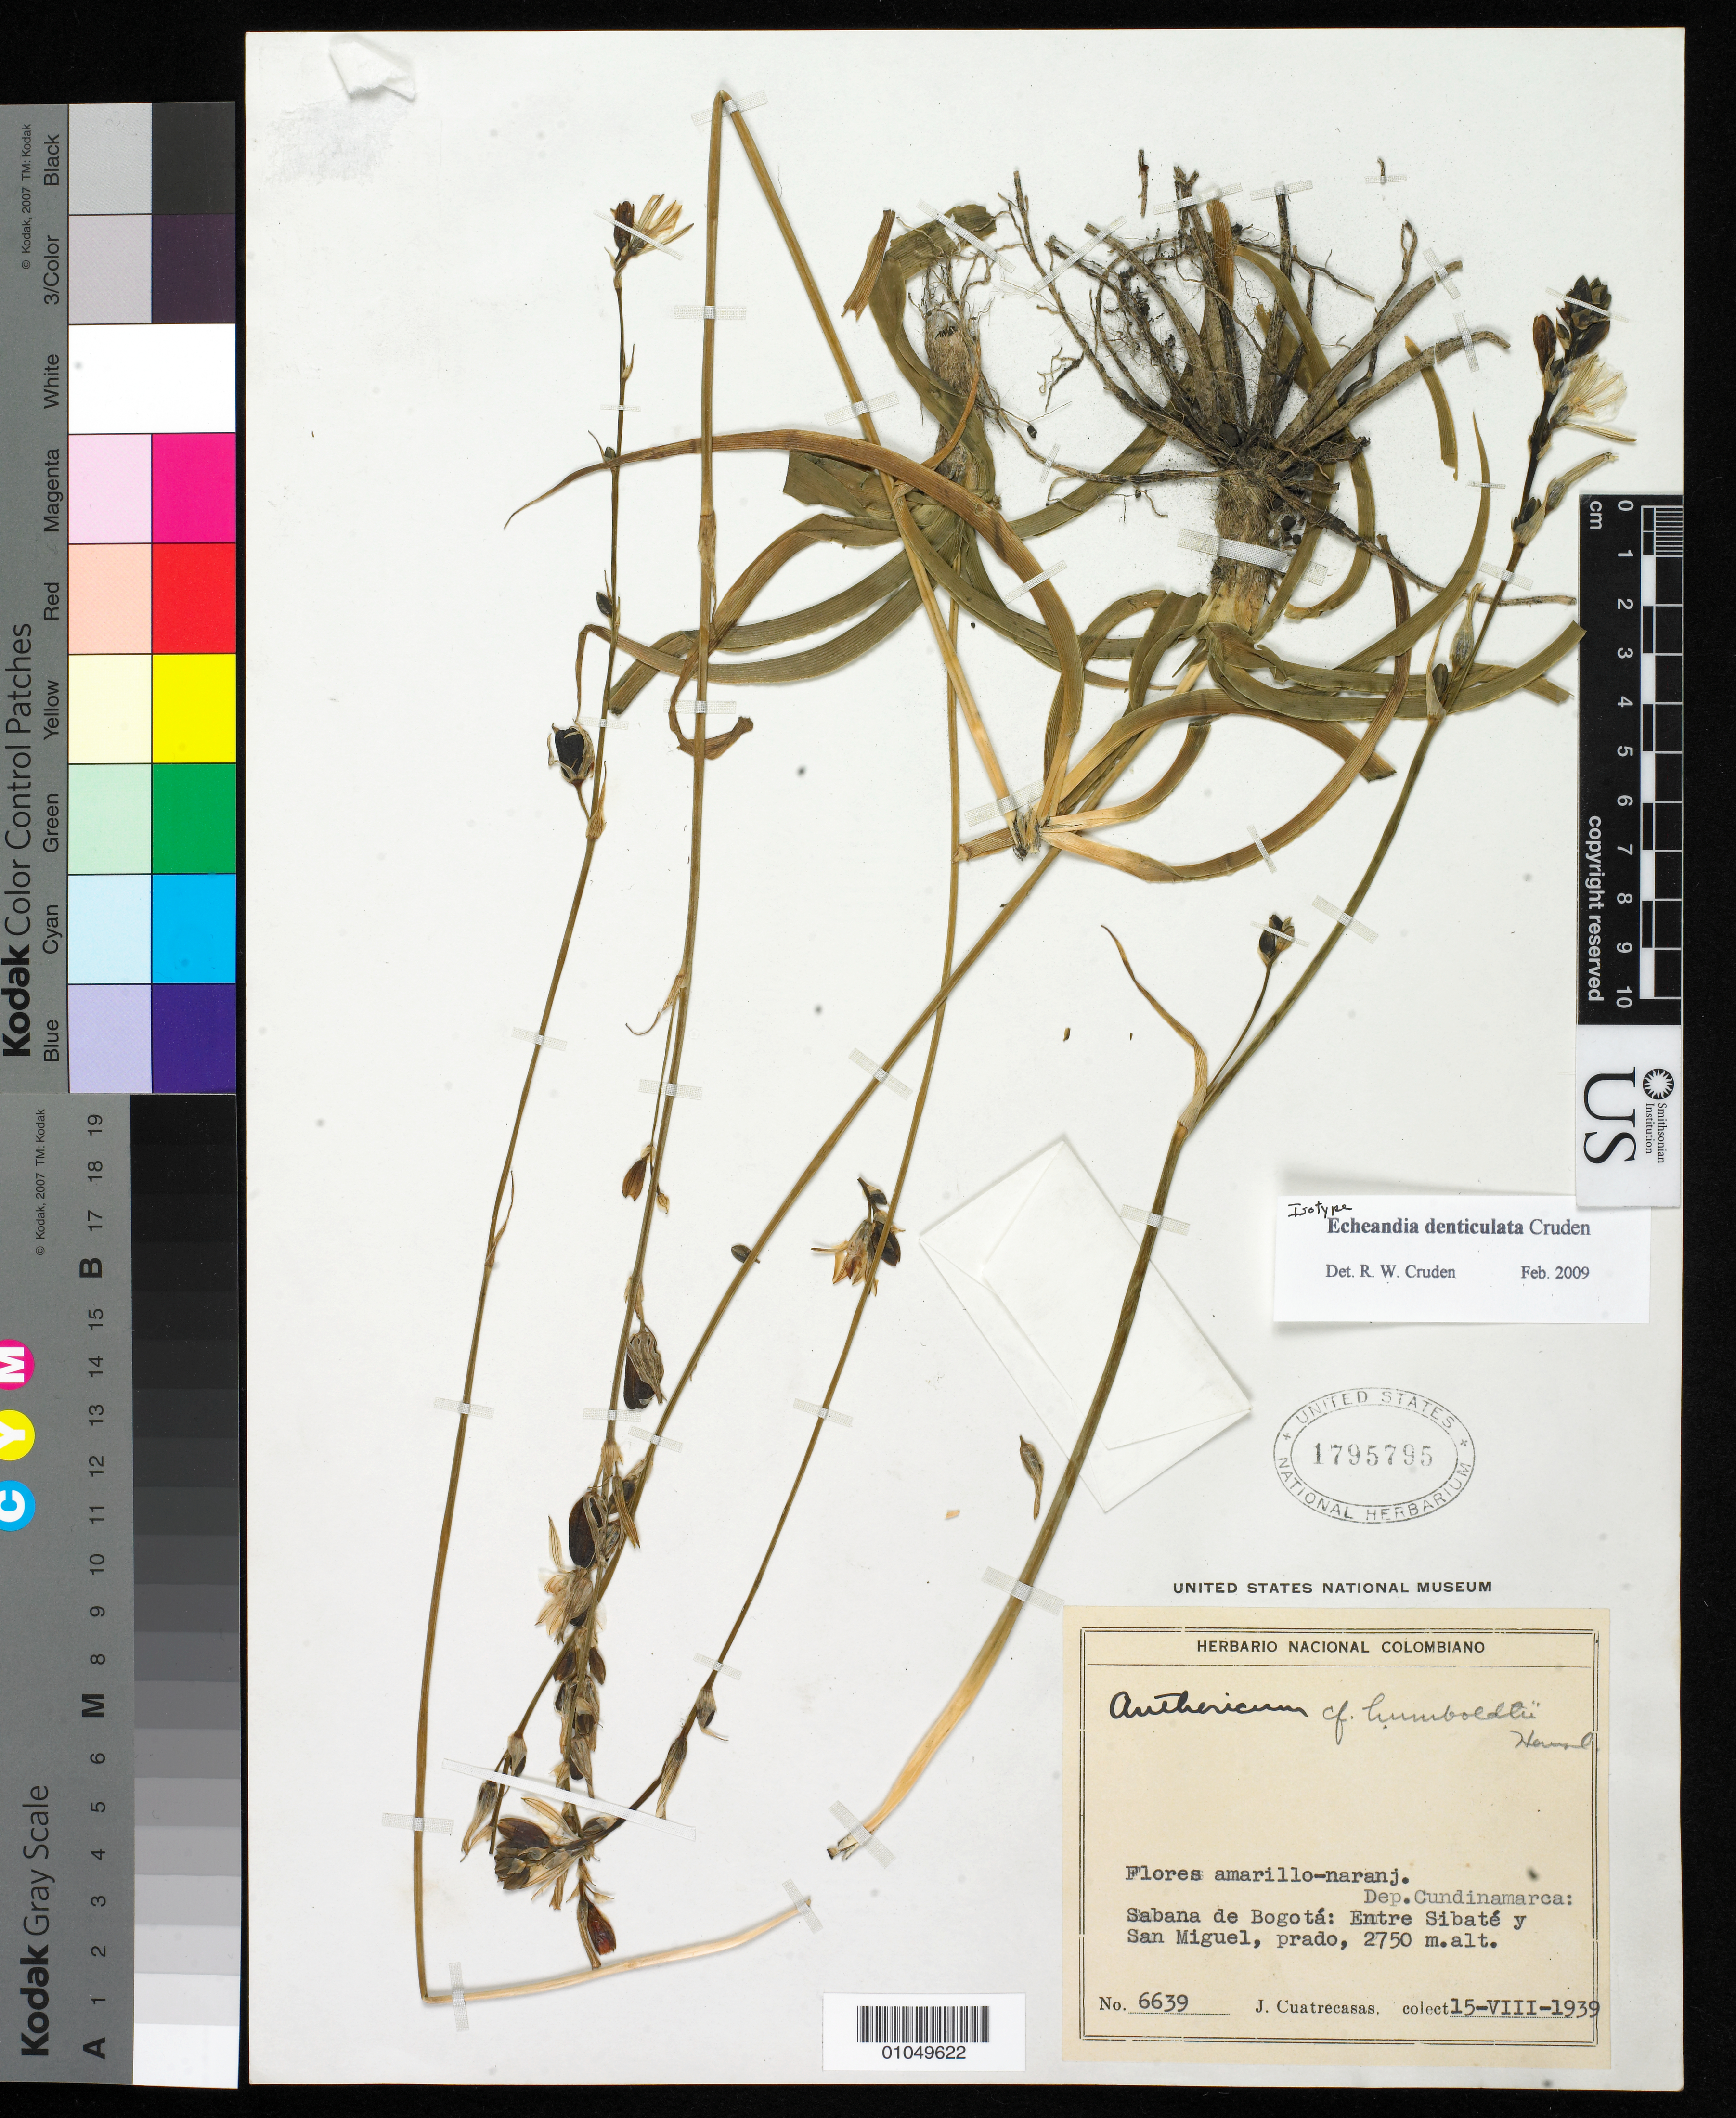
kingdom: Plantae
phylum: Tracheophyta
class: Liliopsida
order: Asparagales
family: Asparagaceae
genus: Echeandia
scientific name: Echeandia denticulata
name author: Cruden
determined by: Cruden, R. W.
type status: Isotype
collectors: J. Cuatrecasas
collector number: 6639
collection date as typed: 15 Aug 1939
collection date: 1939-08-15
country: Colombia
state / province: Cundinamarca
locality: Dep. Cundinamarca: Sabana de Bogotá: entre Sibaté y San Miguel, prado.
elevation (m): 2750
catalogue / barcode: US 1795795